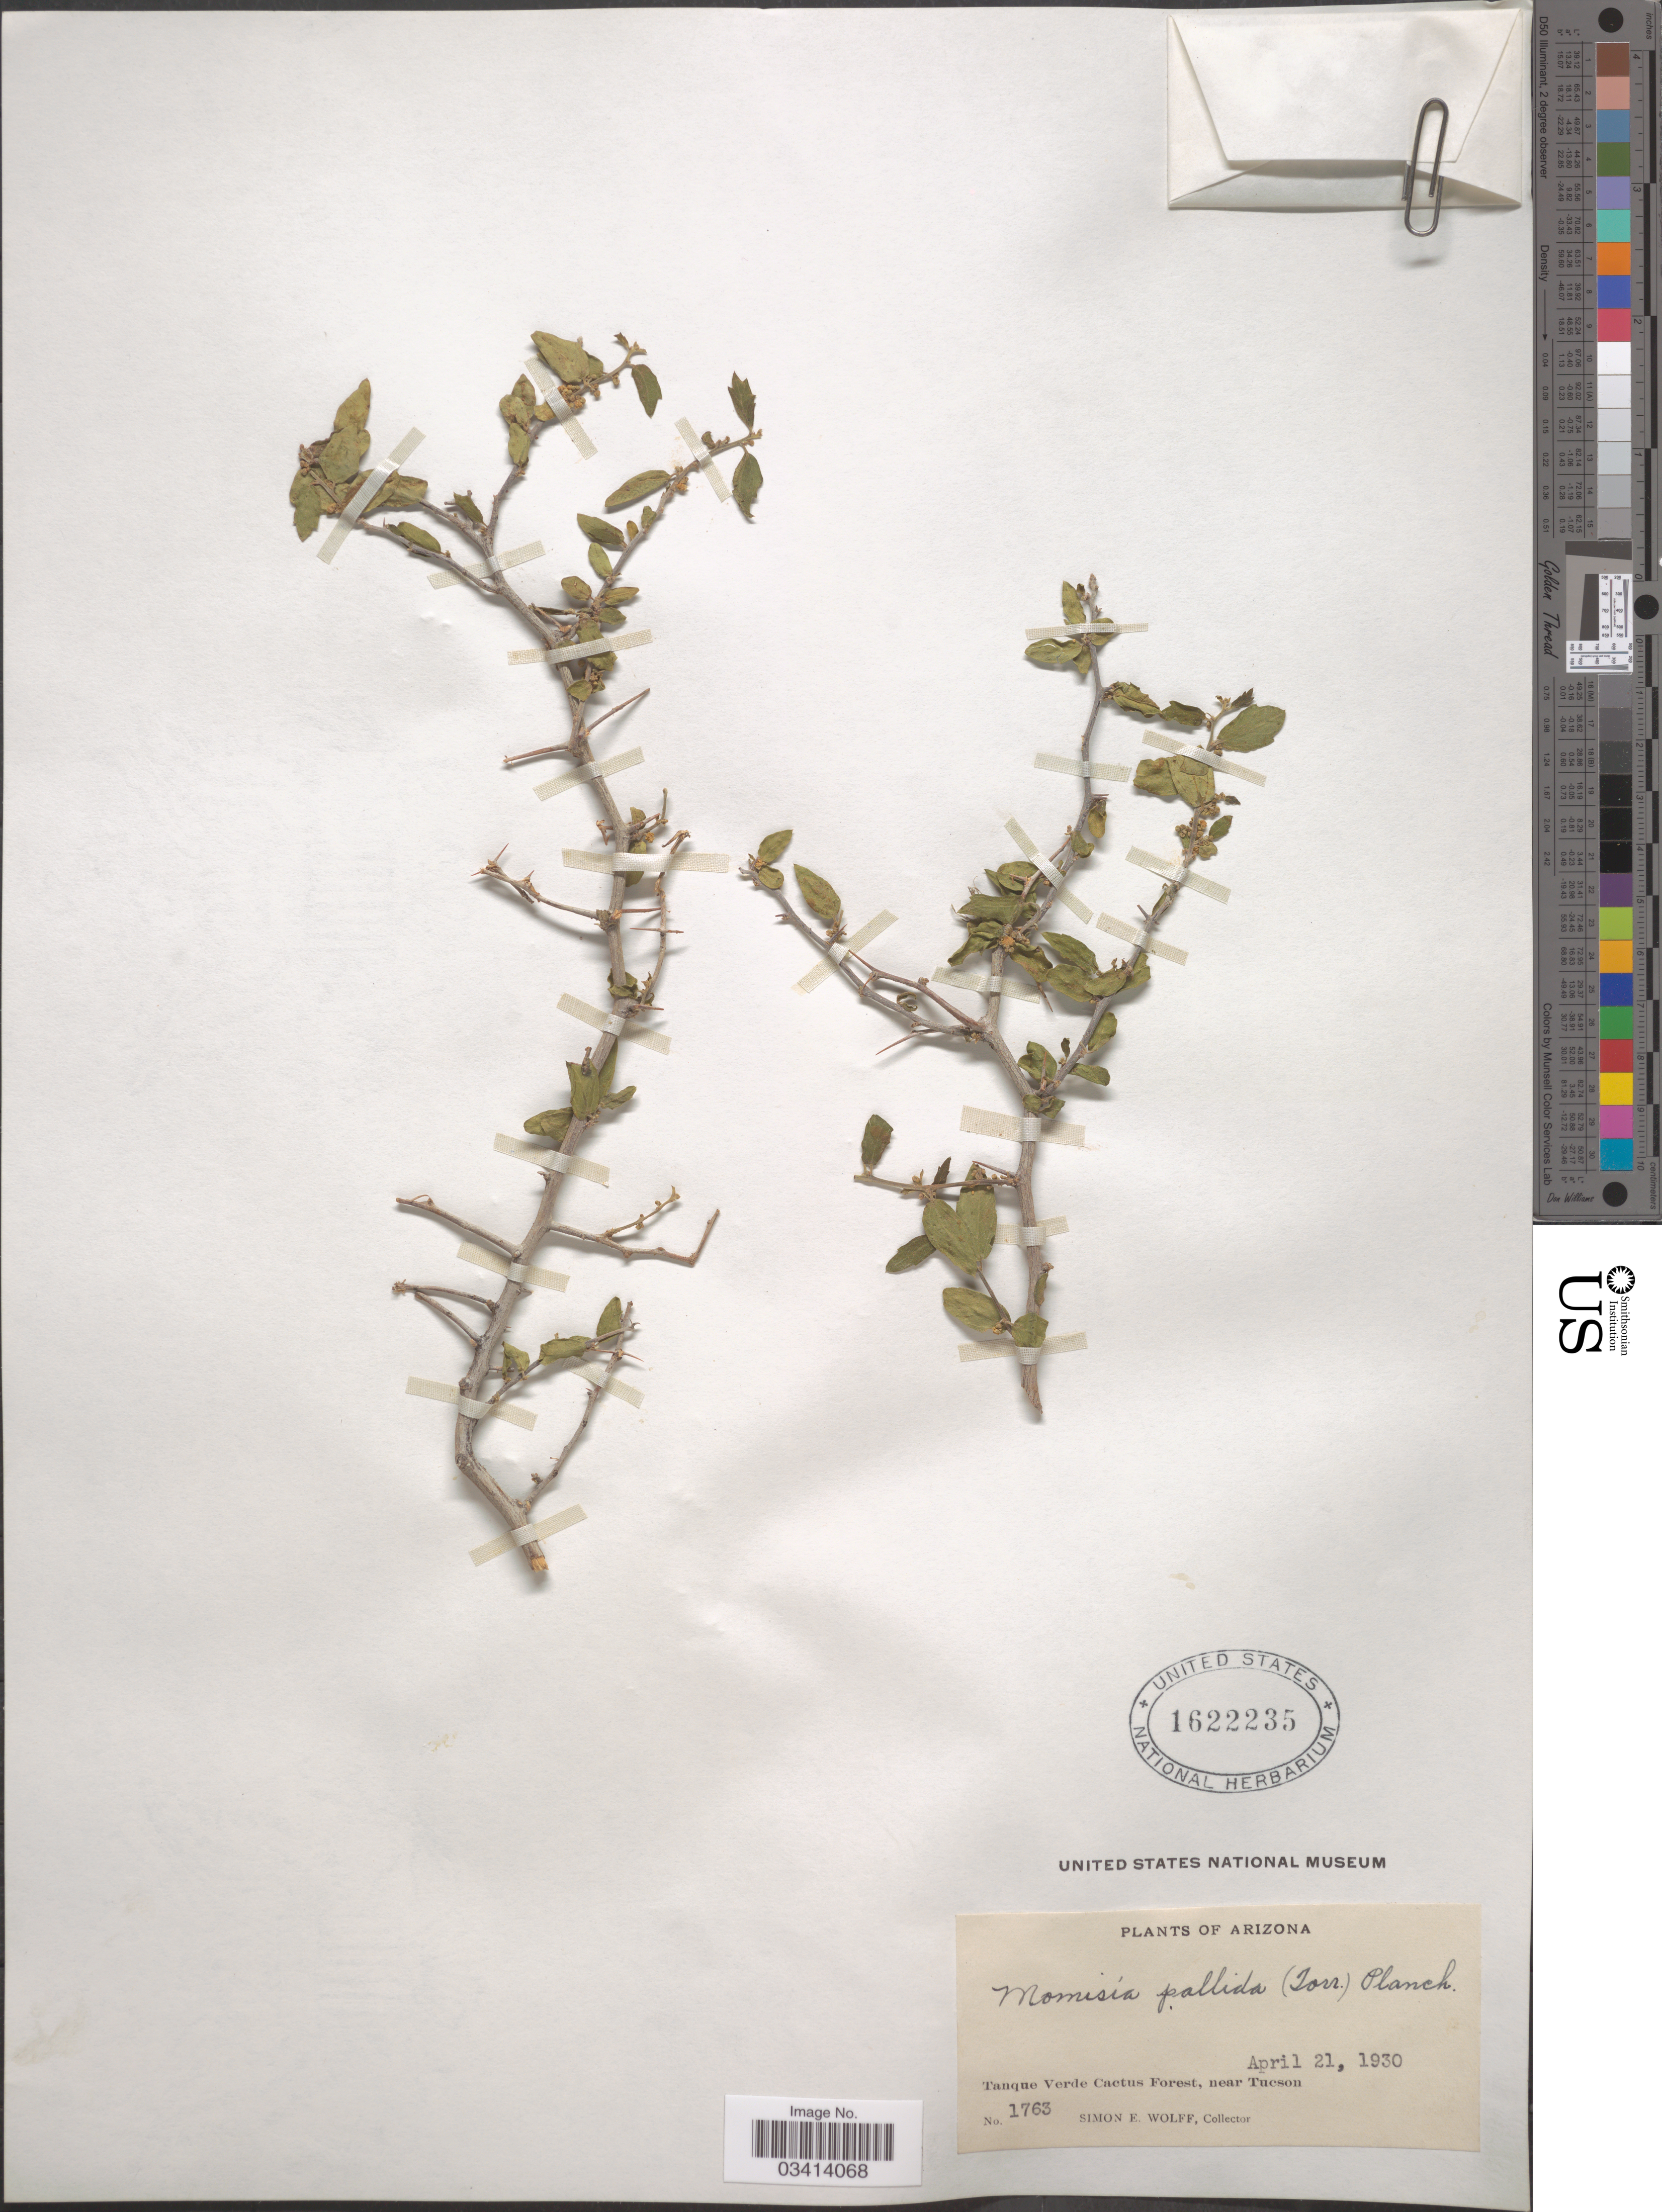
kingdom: Plantae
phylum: Tracheophyta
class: Magnoliopsida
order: Rosales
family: Cannabaceae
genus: Celtis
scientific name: Celtis pallida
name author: Torr. in Emory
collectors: S. E. Wolff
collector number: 1763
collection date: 1930-04-21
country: United States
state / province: Arizona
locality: Tanque Verde Cactus Forest, near Tucson.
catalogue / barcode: US 1622235